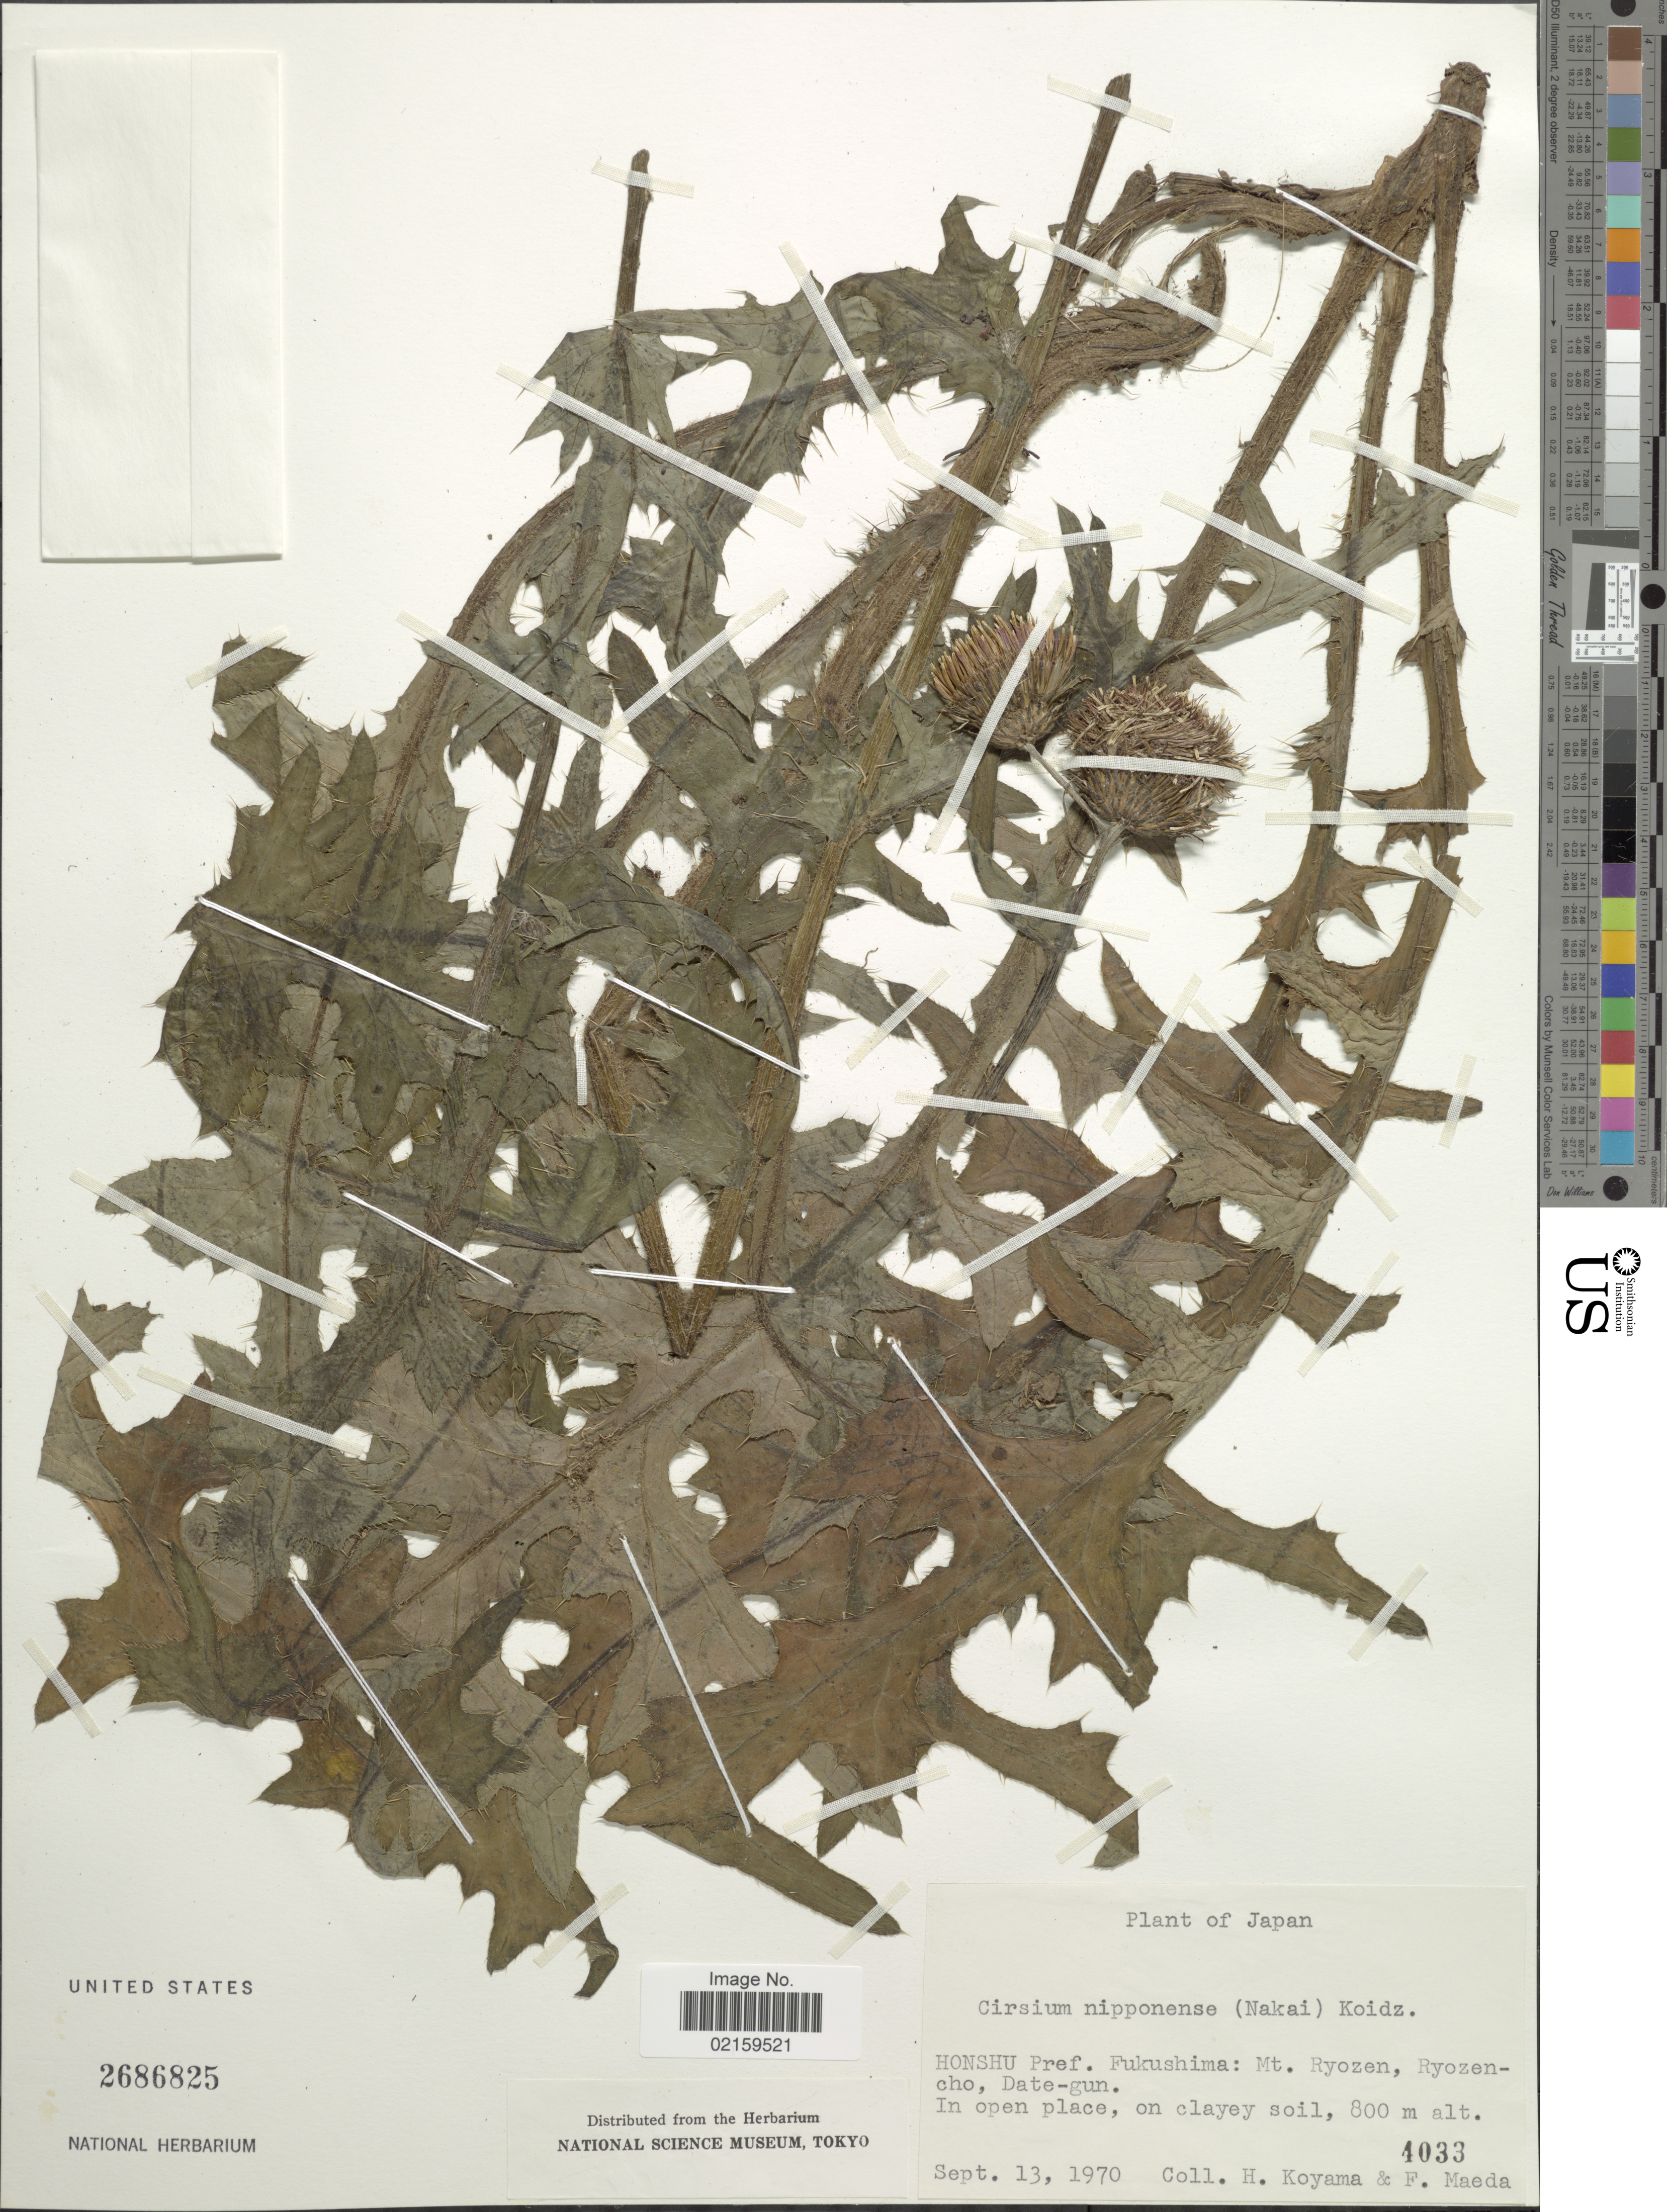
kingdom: Plantae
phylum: Tracheophyta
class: Magnoliopsida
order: Asterales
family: Asteraceae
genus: Cirsium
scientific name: Cirsium borealinipponense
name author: Kitam. & Murata ex Kitam.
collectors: H. Koyama & F. Maeda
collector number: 4033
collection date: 1970-09-13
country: Japan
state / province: Hukusima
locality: Honshu Pref. Fukushima: Mt. Ryozen, Ryozen-cho, Date-gun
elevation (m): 800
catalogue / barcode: US 2686825